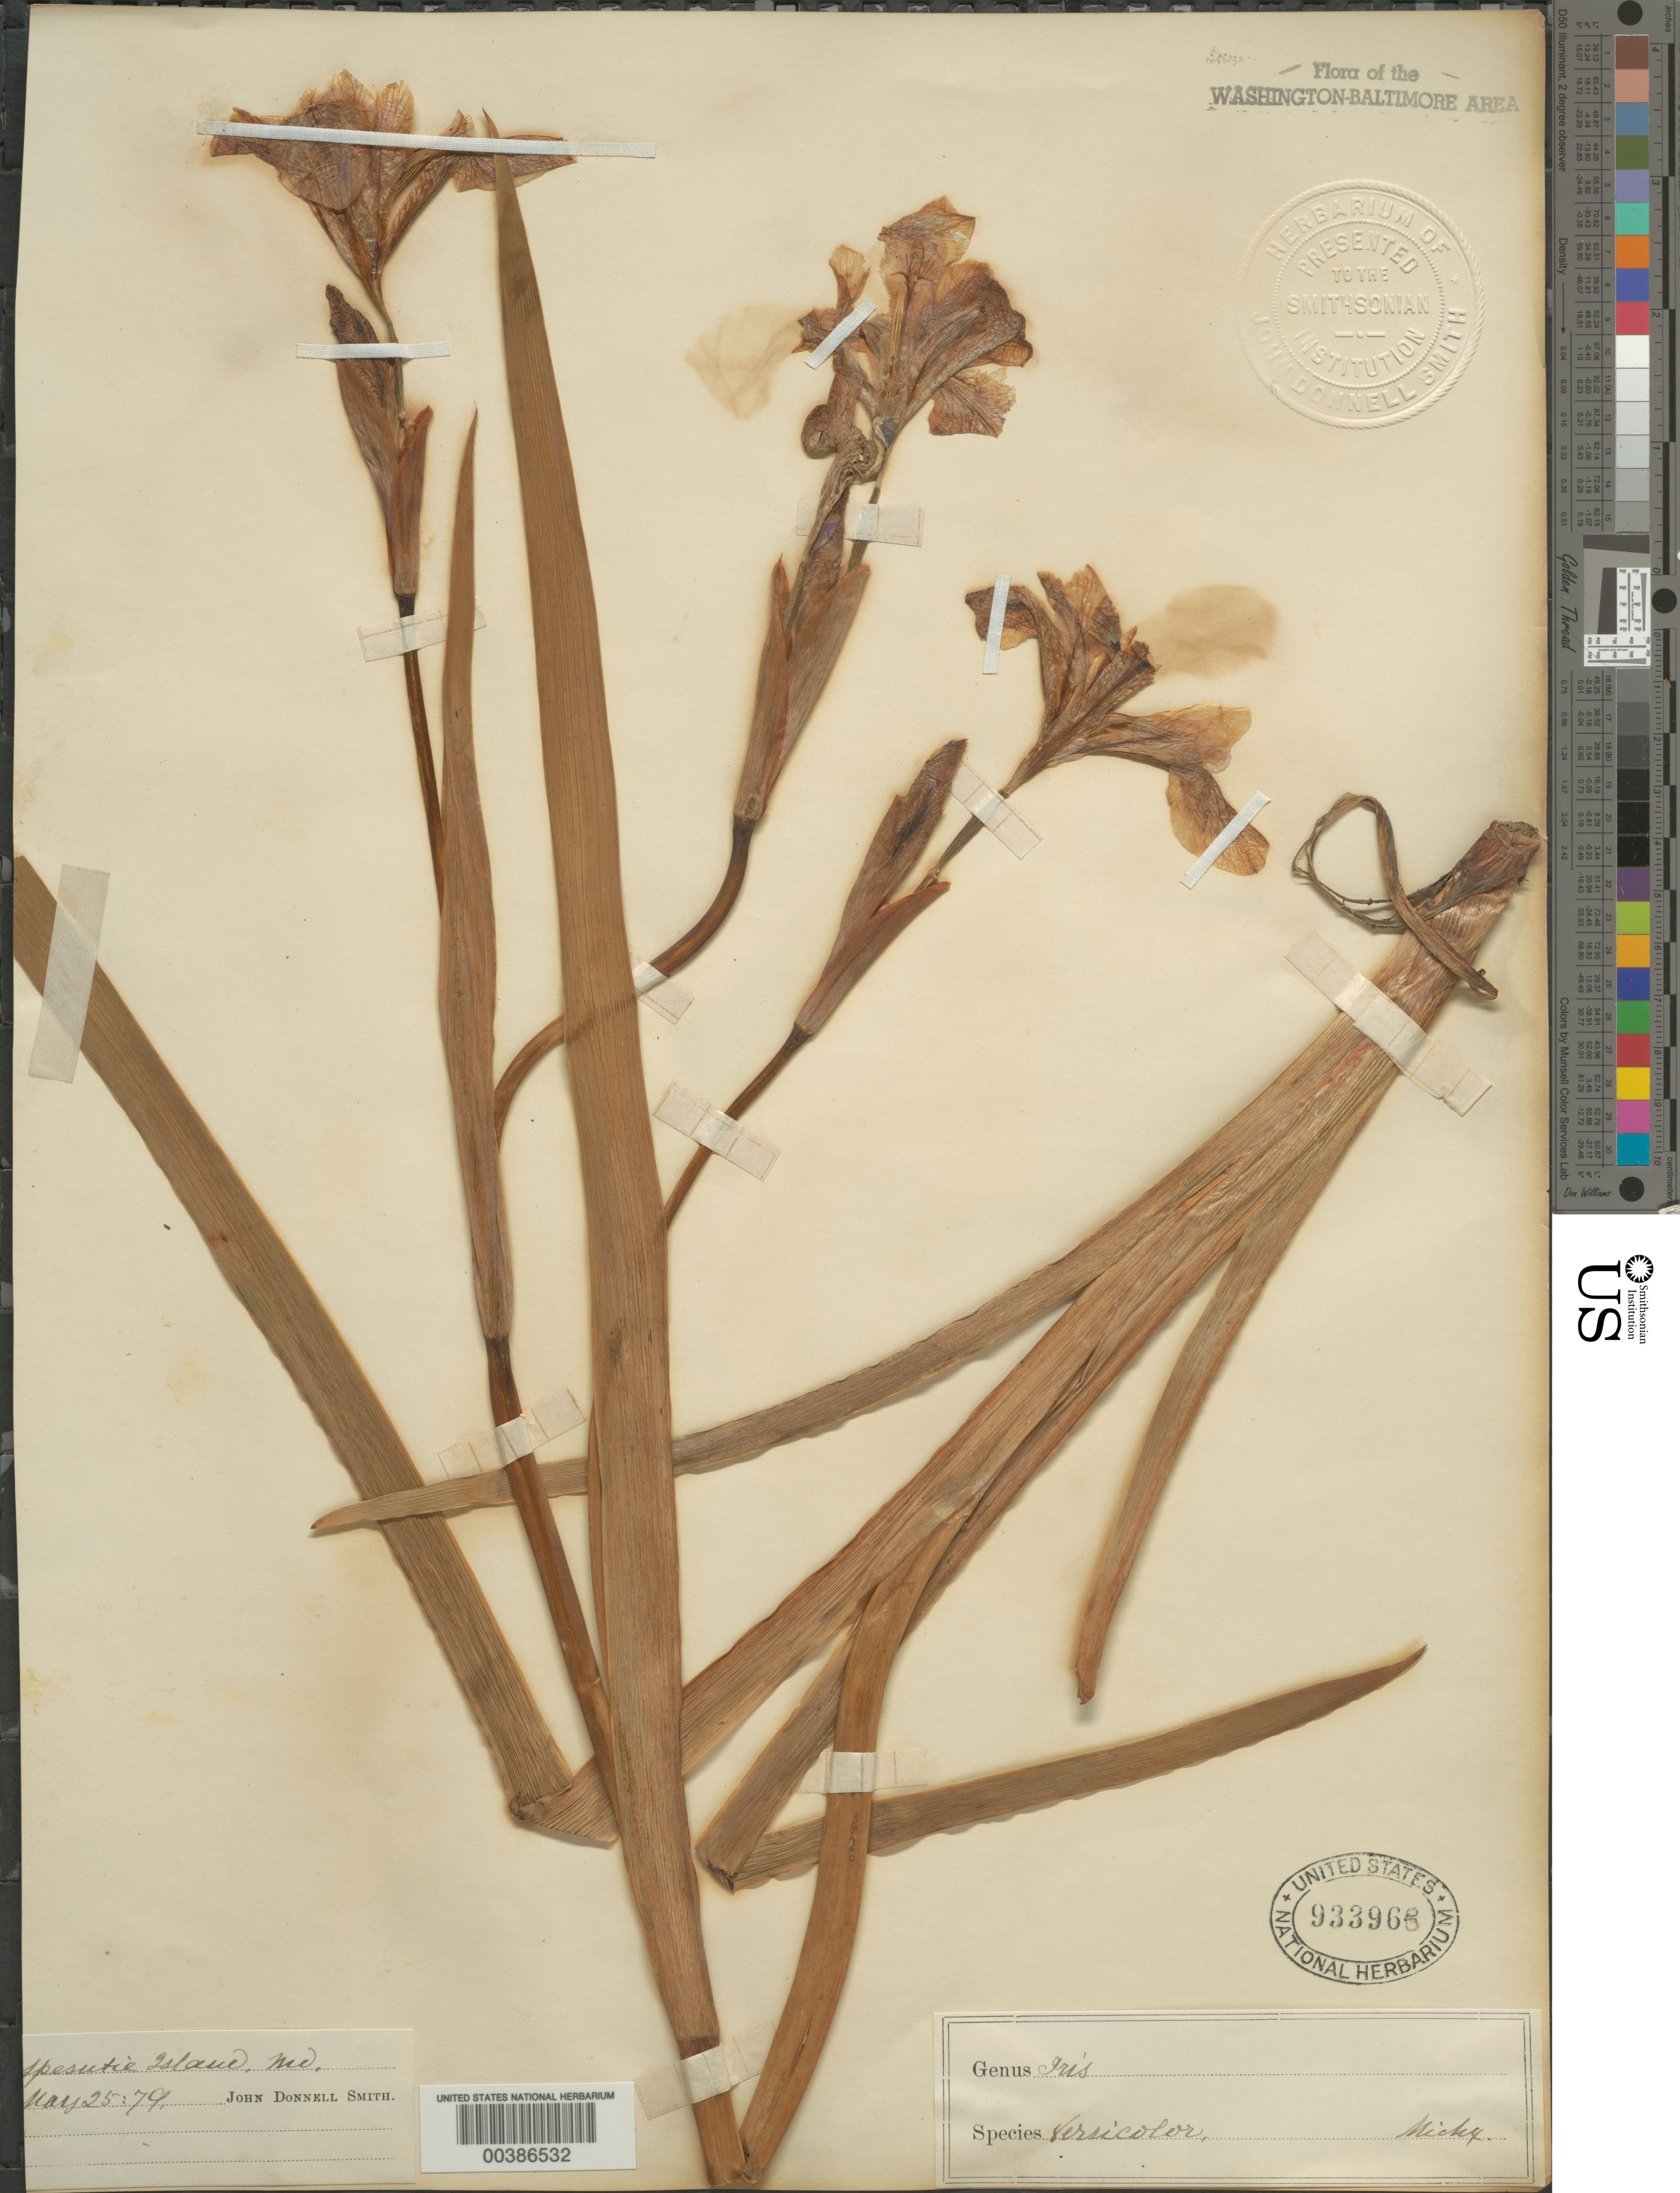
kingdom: Plantae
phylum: Tracheophyta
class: Liliopsida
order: Asparagales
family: Iridaceae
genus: Iris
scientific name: Iris versicolor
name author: L.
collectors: J. Donnell Smith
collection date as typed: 25 May 1879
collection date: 1879-05-25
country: United States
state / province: Maryland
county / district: Harford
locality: Spesutie Island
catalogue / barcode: US 933968